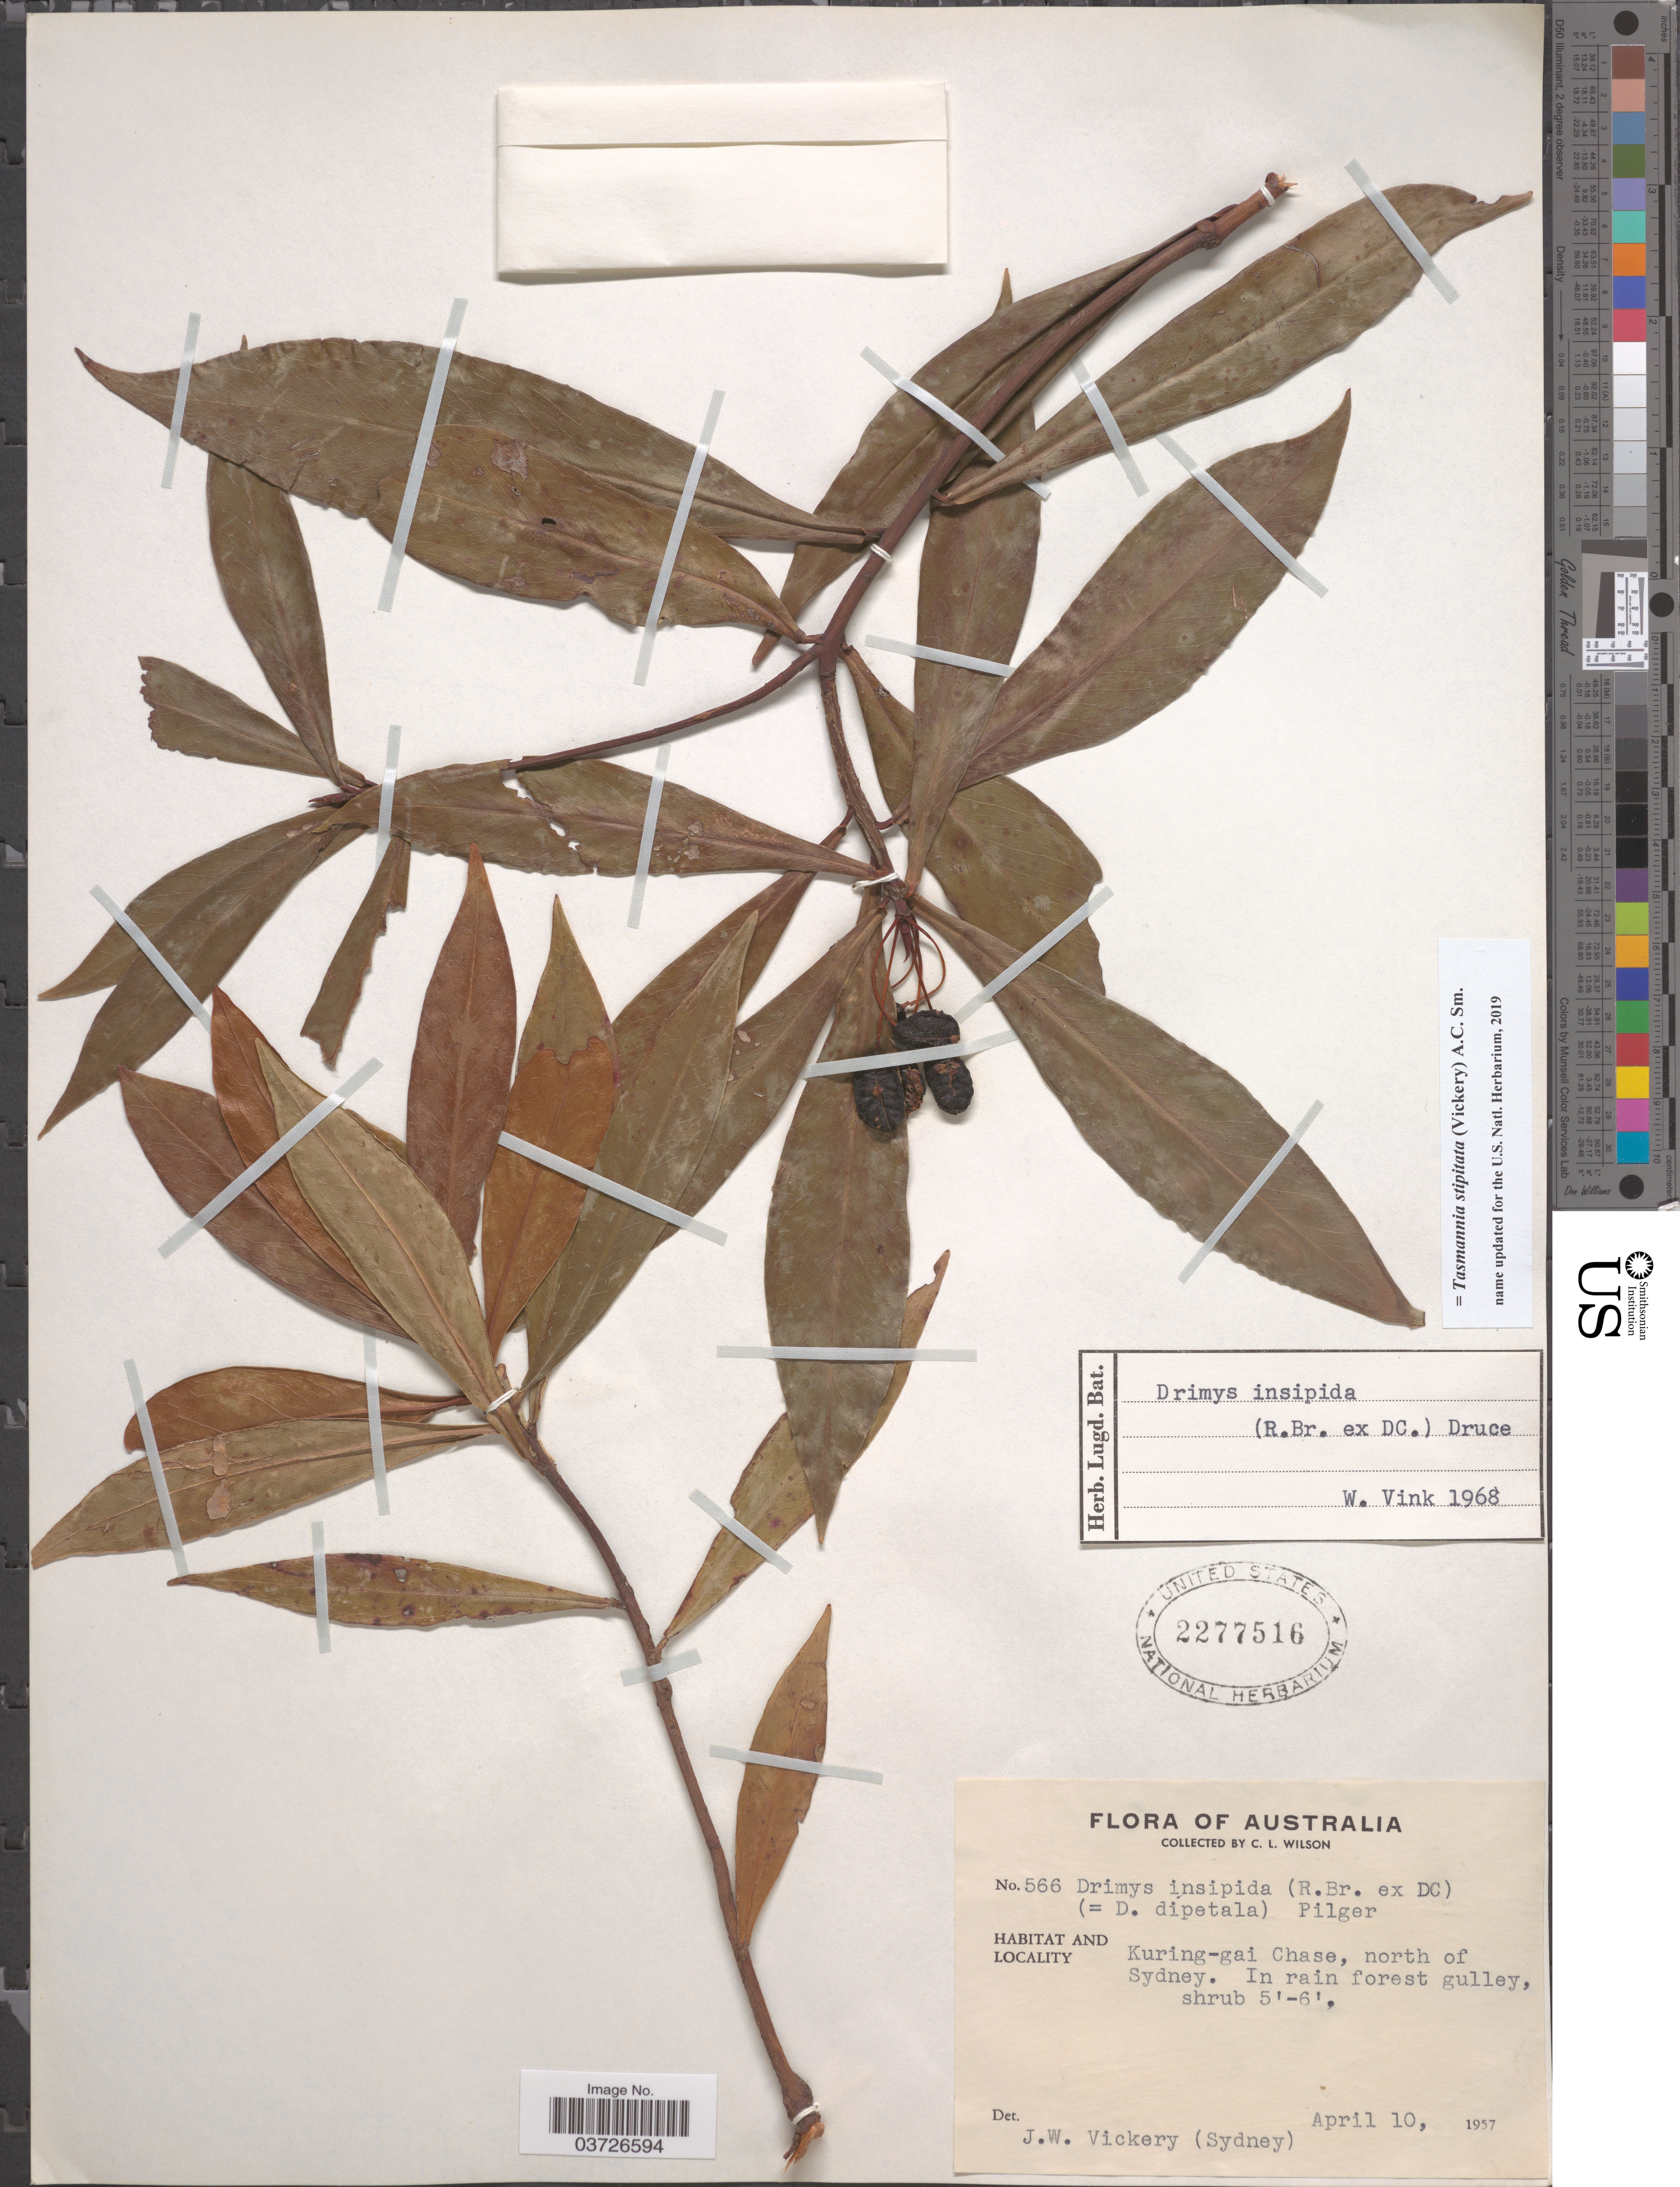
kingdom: Plantae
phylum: Tracheophyta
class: Magnoliopsida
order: Canellales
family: Winteraceae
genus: Tasmannia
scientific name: Tasmannia insipida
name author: R. Br. ex DC.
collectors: C. L. Wilson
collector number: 566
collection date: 1957-04-10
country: Australia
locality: Kuring-gai Chase, north of Sydney.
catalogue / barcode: US 2277516